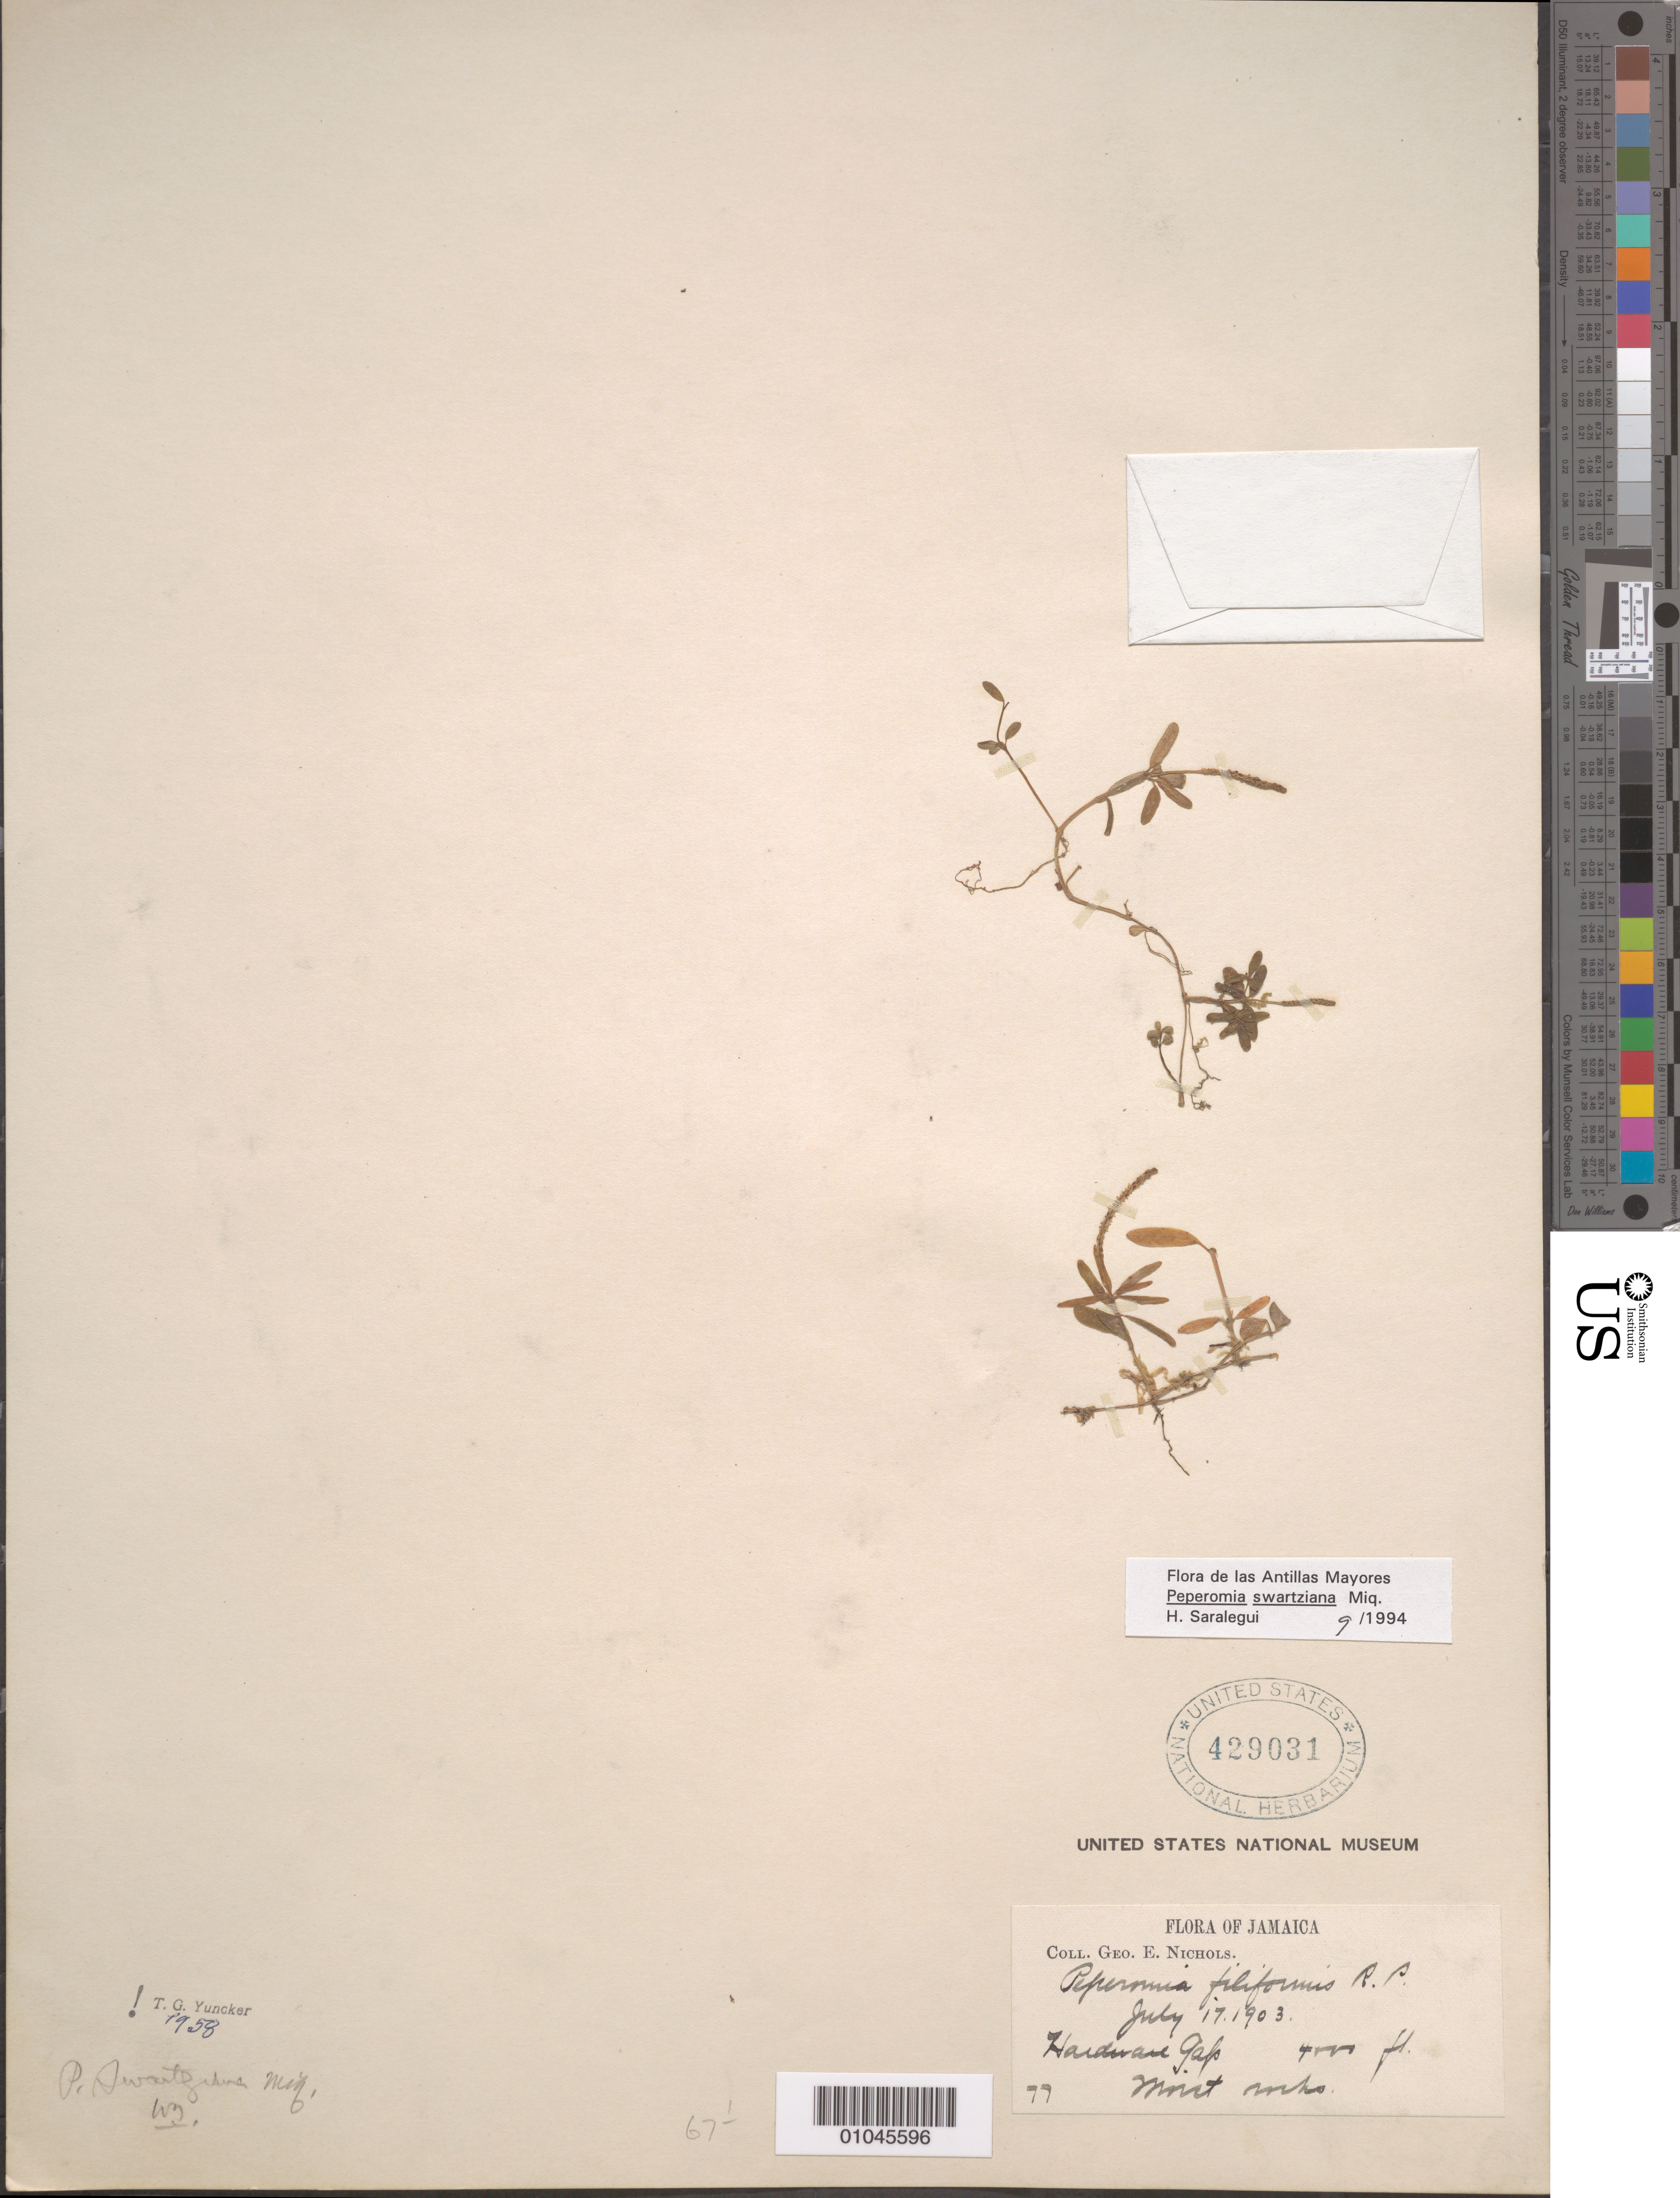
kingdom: Plantae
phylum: Tracheophyta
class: Magnoliopsida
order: Piperales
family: Piperaceae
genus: Peperomia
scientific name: Peperomia swartziana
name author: Miq.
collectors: G. E. Nichols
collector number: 77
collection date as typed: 17 Jul 1903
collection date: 1903-07-17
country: Jamaica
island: Jamaica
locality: Hardware Gap. Moist rocks.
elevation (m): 1219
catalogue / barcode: US 429031